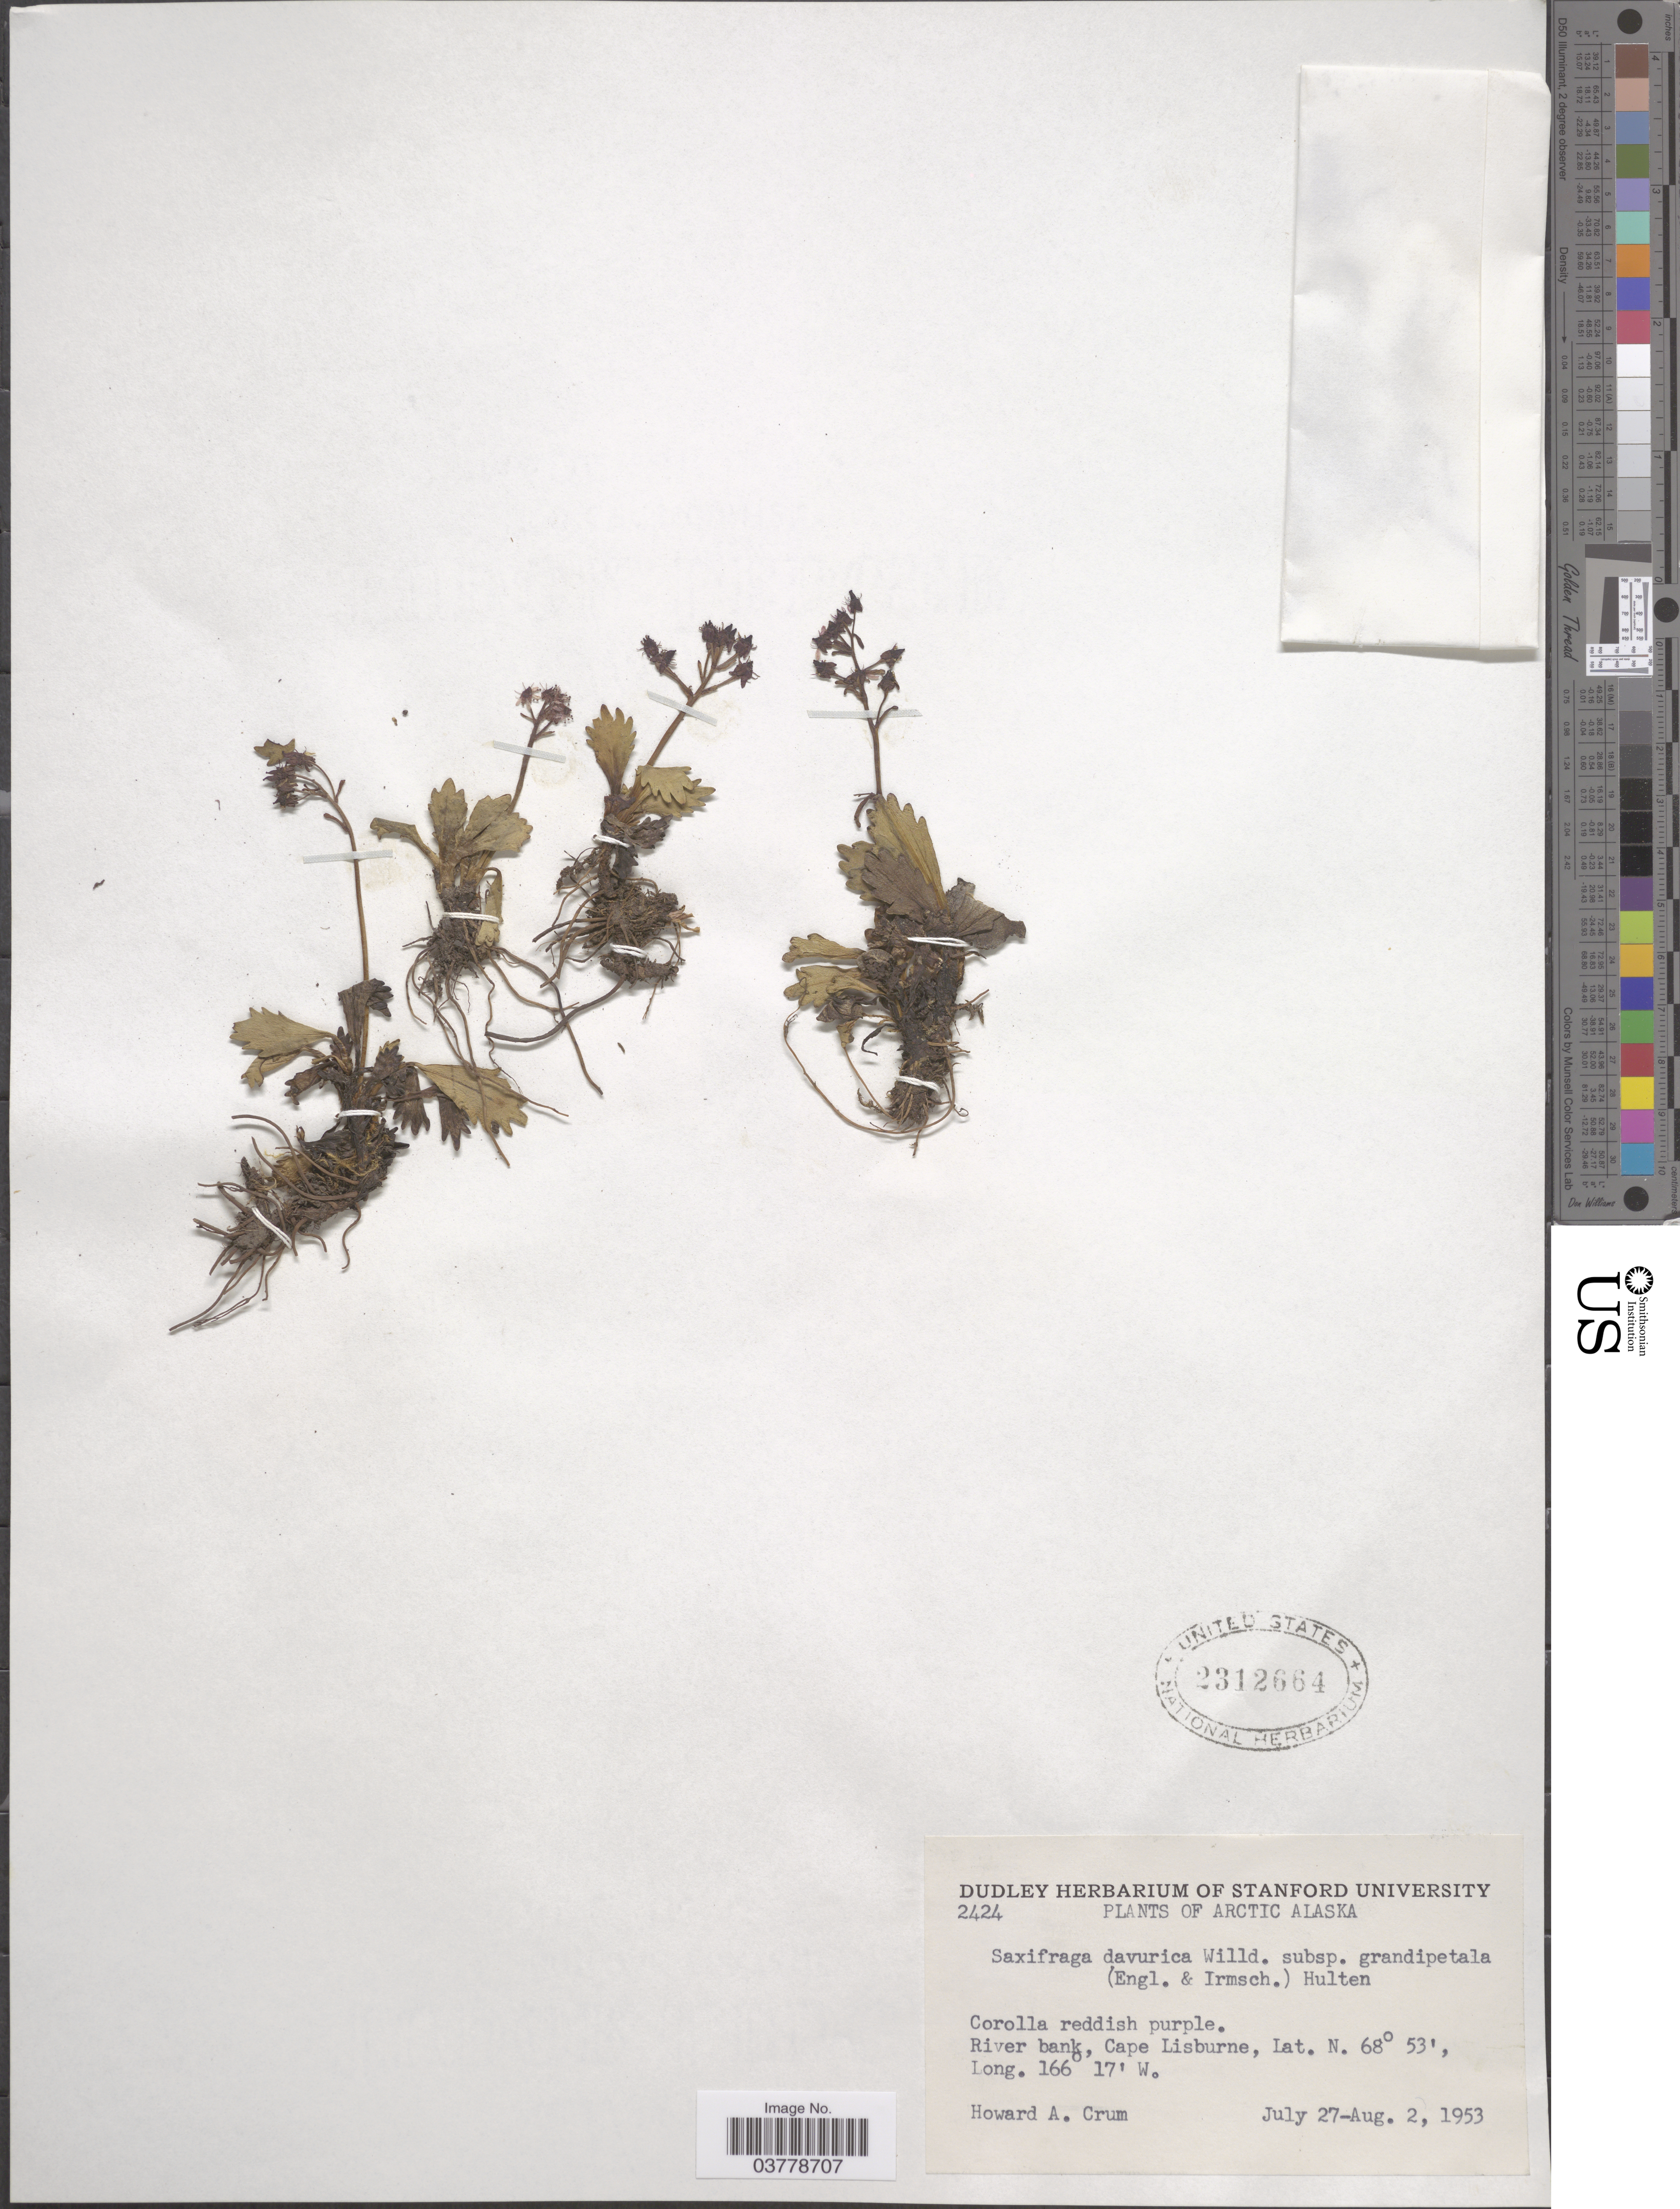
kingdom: Plantae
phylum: Tracheophyta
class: Magnoliopsida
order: Saxifragales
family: Saxifragaceae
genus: Micranthes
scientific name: Micranthes calycina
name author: (Sternb.) Gornall & H. Ohba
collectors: H. A. Crum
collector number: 2424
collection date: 1953-07-27/1953-08-02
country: United States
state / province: Alaska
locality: Arctic Alaska. River bank, Cape Lisburne.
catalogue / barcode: US 2312664